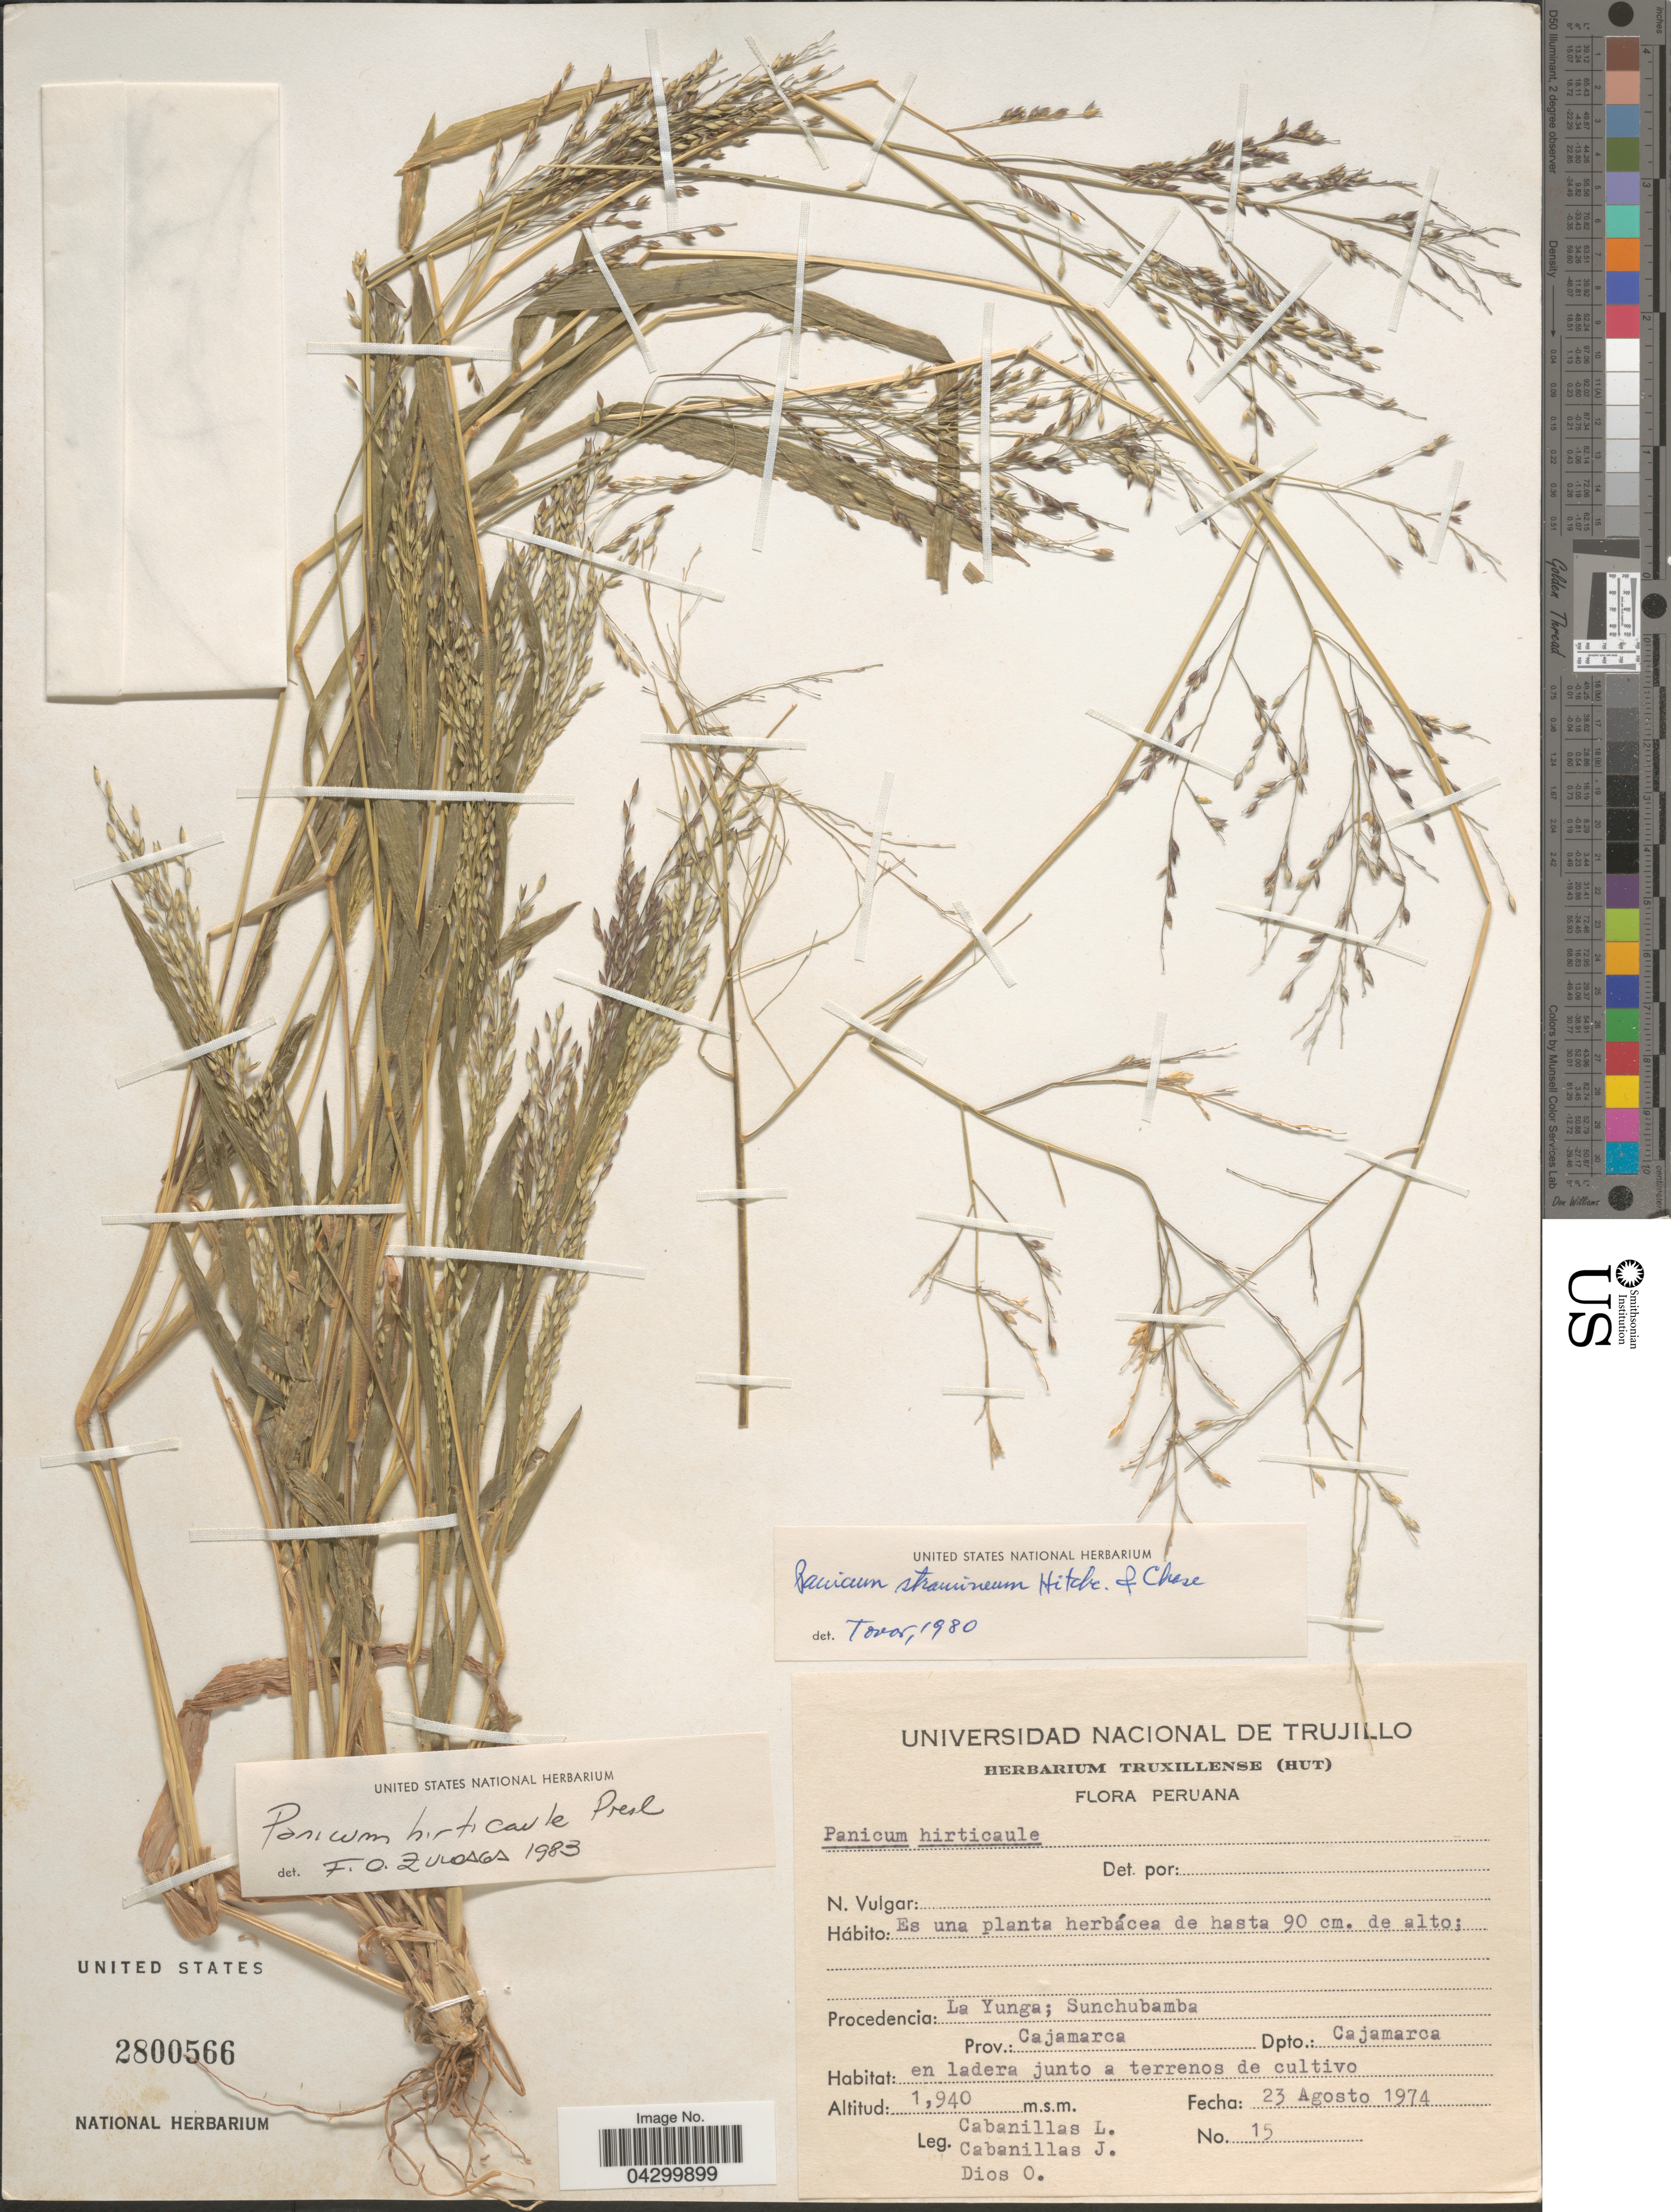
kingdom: Plantae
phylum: Tracheophyta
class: Liliopsida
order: Poales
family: Poaceae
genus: Panicum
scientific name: Panicum hirticaule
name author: J. Presl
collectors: L. Cabanillas, J. Cabanillas & O. Dios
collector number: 15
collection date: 1974-08-23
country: Peru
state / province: Cajamarca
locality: Procedencia: La Yunga; Sunchubamba. Dpto.: Cajamarca. En ladera junto a terrenos de cultivo.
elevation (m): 1940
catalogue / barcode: US 2800566